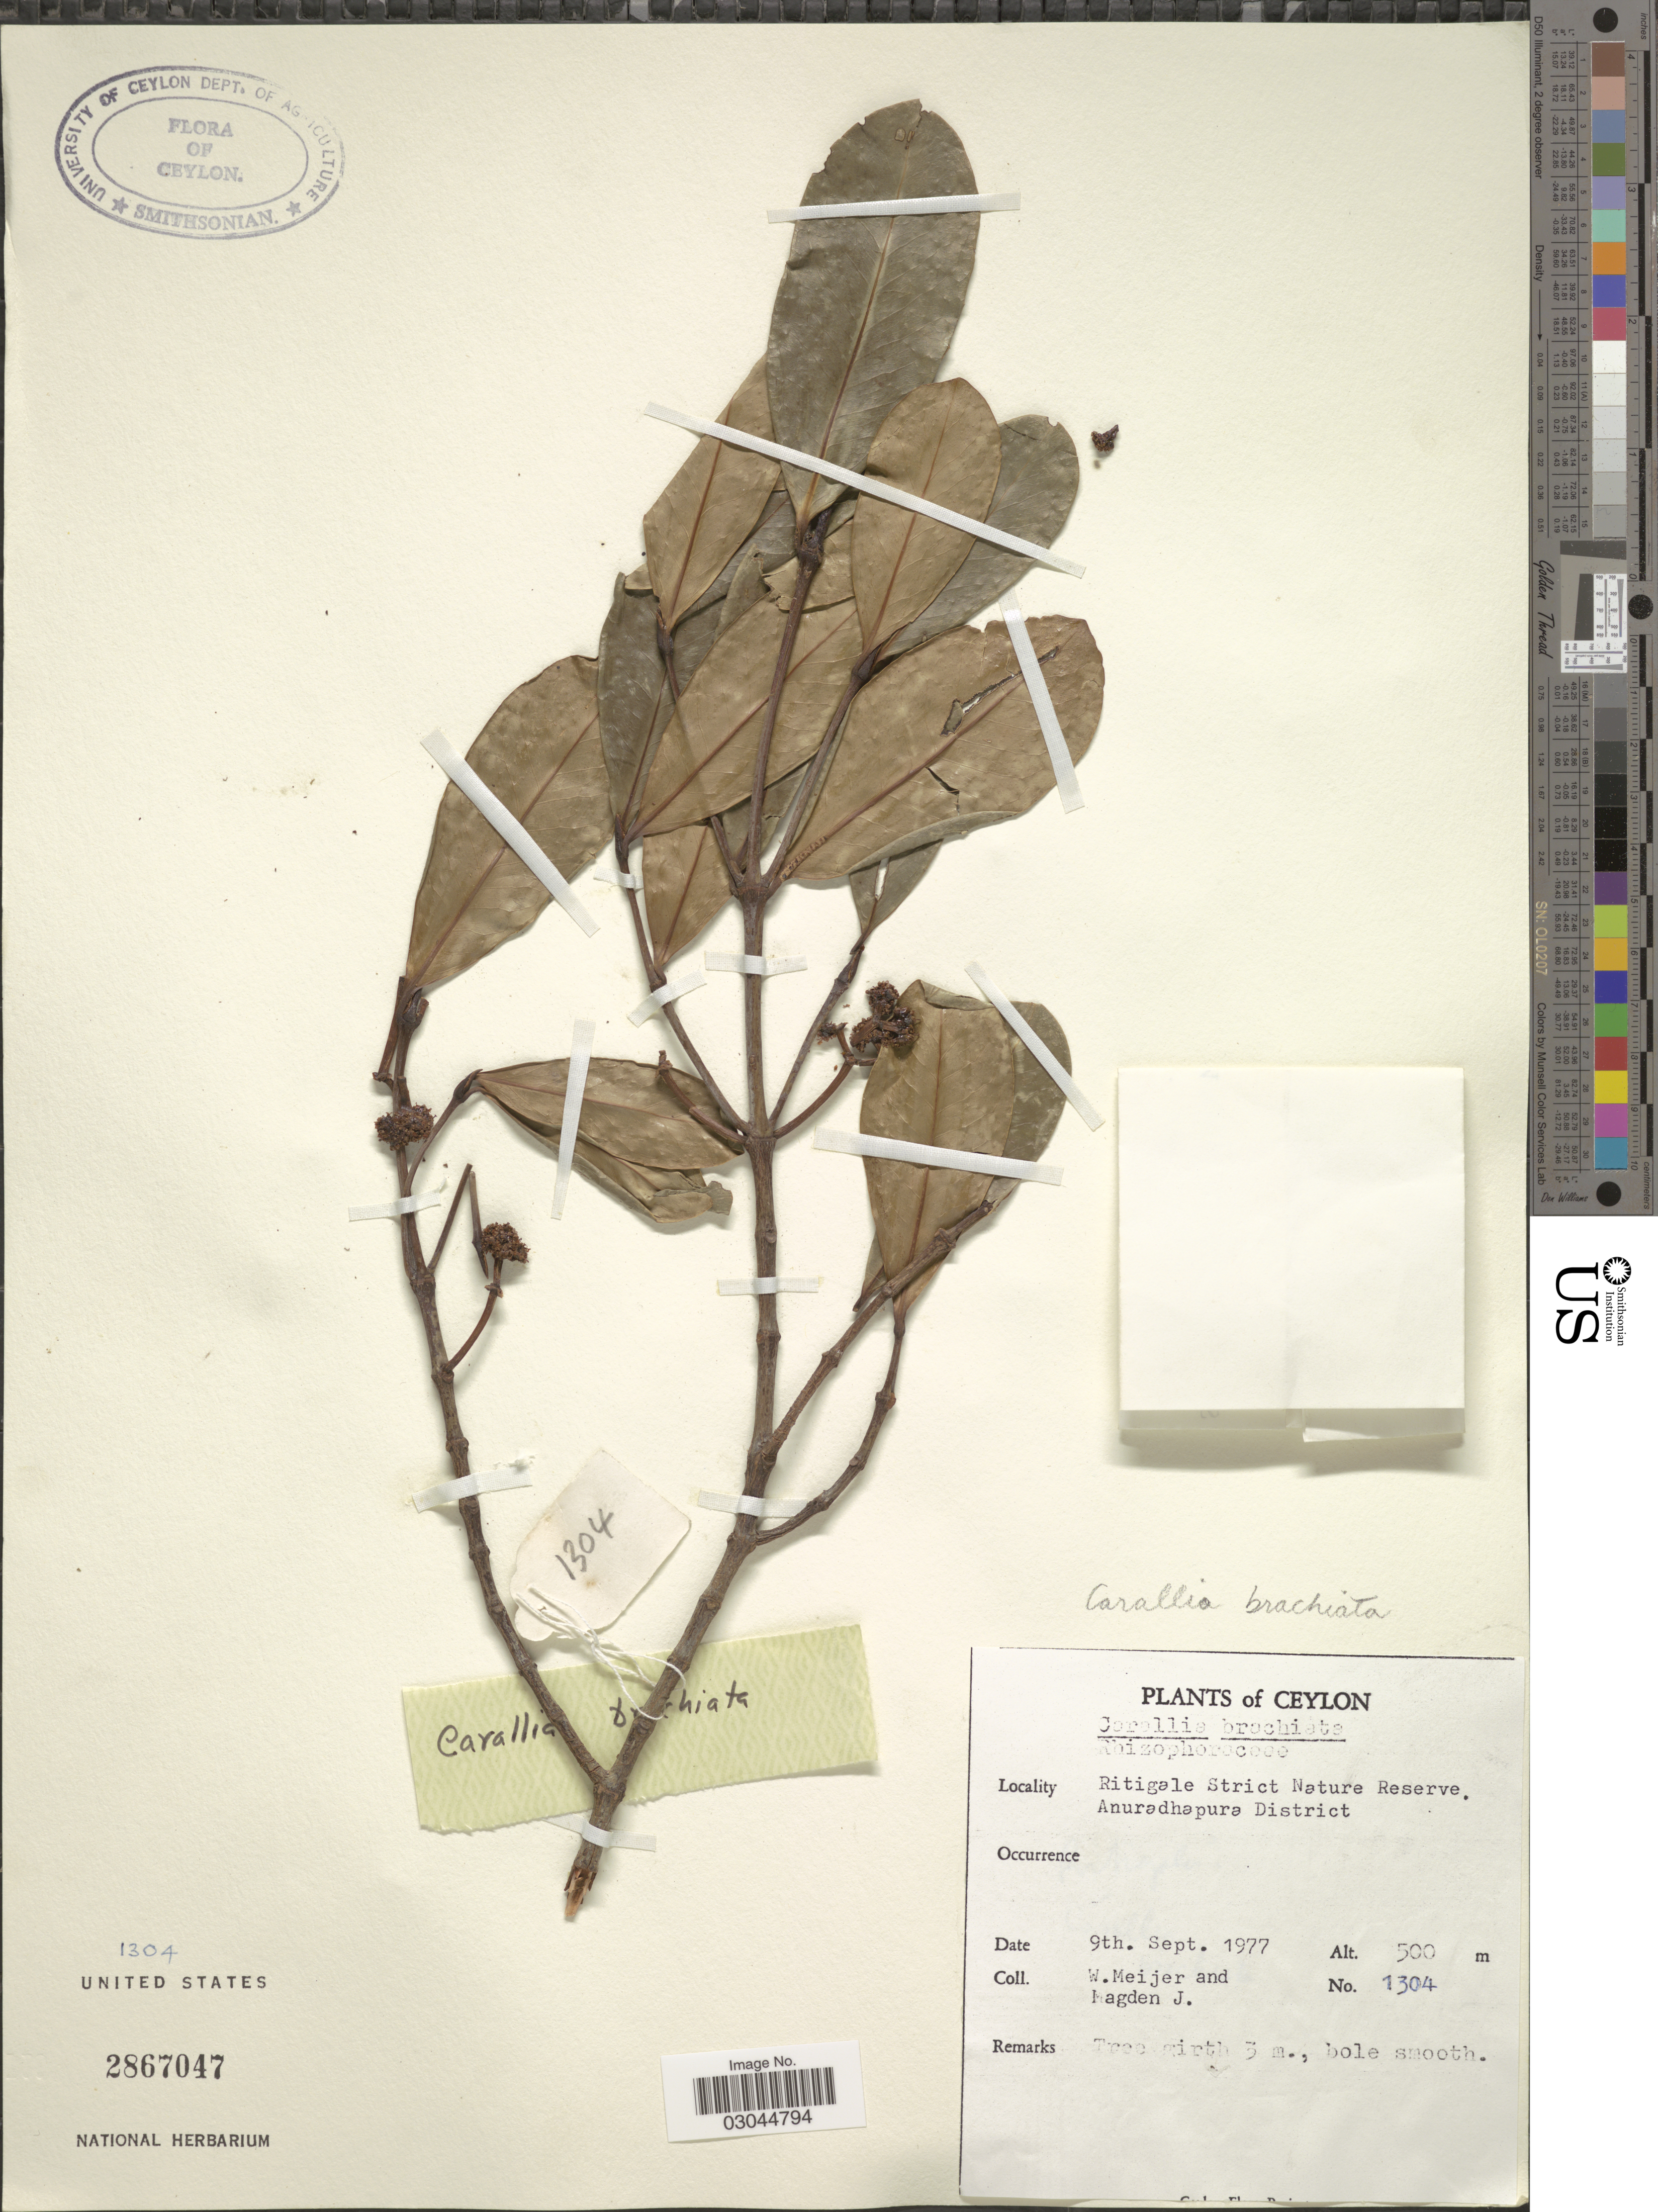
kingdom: Plantae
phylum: Tracheophyta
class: Magnoliopsida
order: Malpighiales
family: Rhizophoraceae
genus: Carallia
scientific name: Carallia brachiata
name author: (Lour.) Merr.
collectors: W. Meijer & J. Magden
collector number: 1304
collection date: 1977-09-09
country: Sri Lanka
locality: Ceylon. Ritigale Strict Nature Reserve. Anuradhapura District.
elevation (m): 500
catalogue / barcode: US 2867047